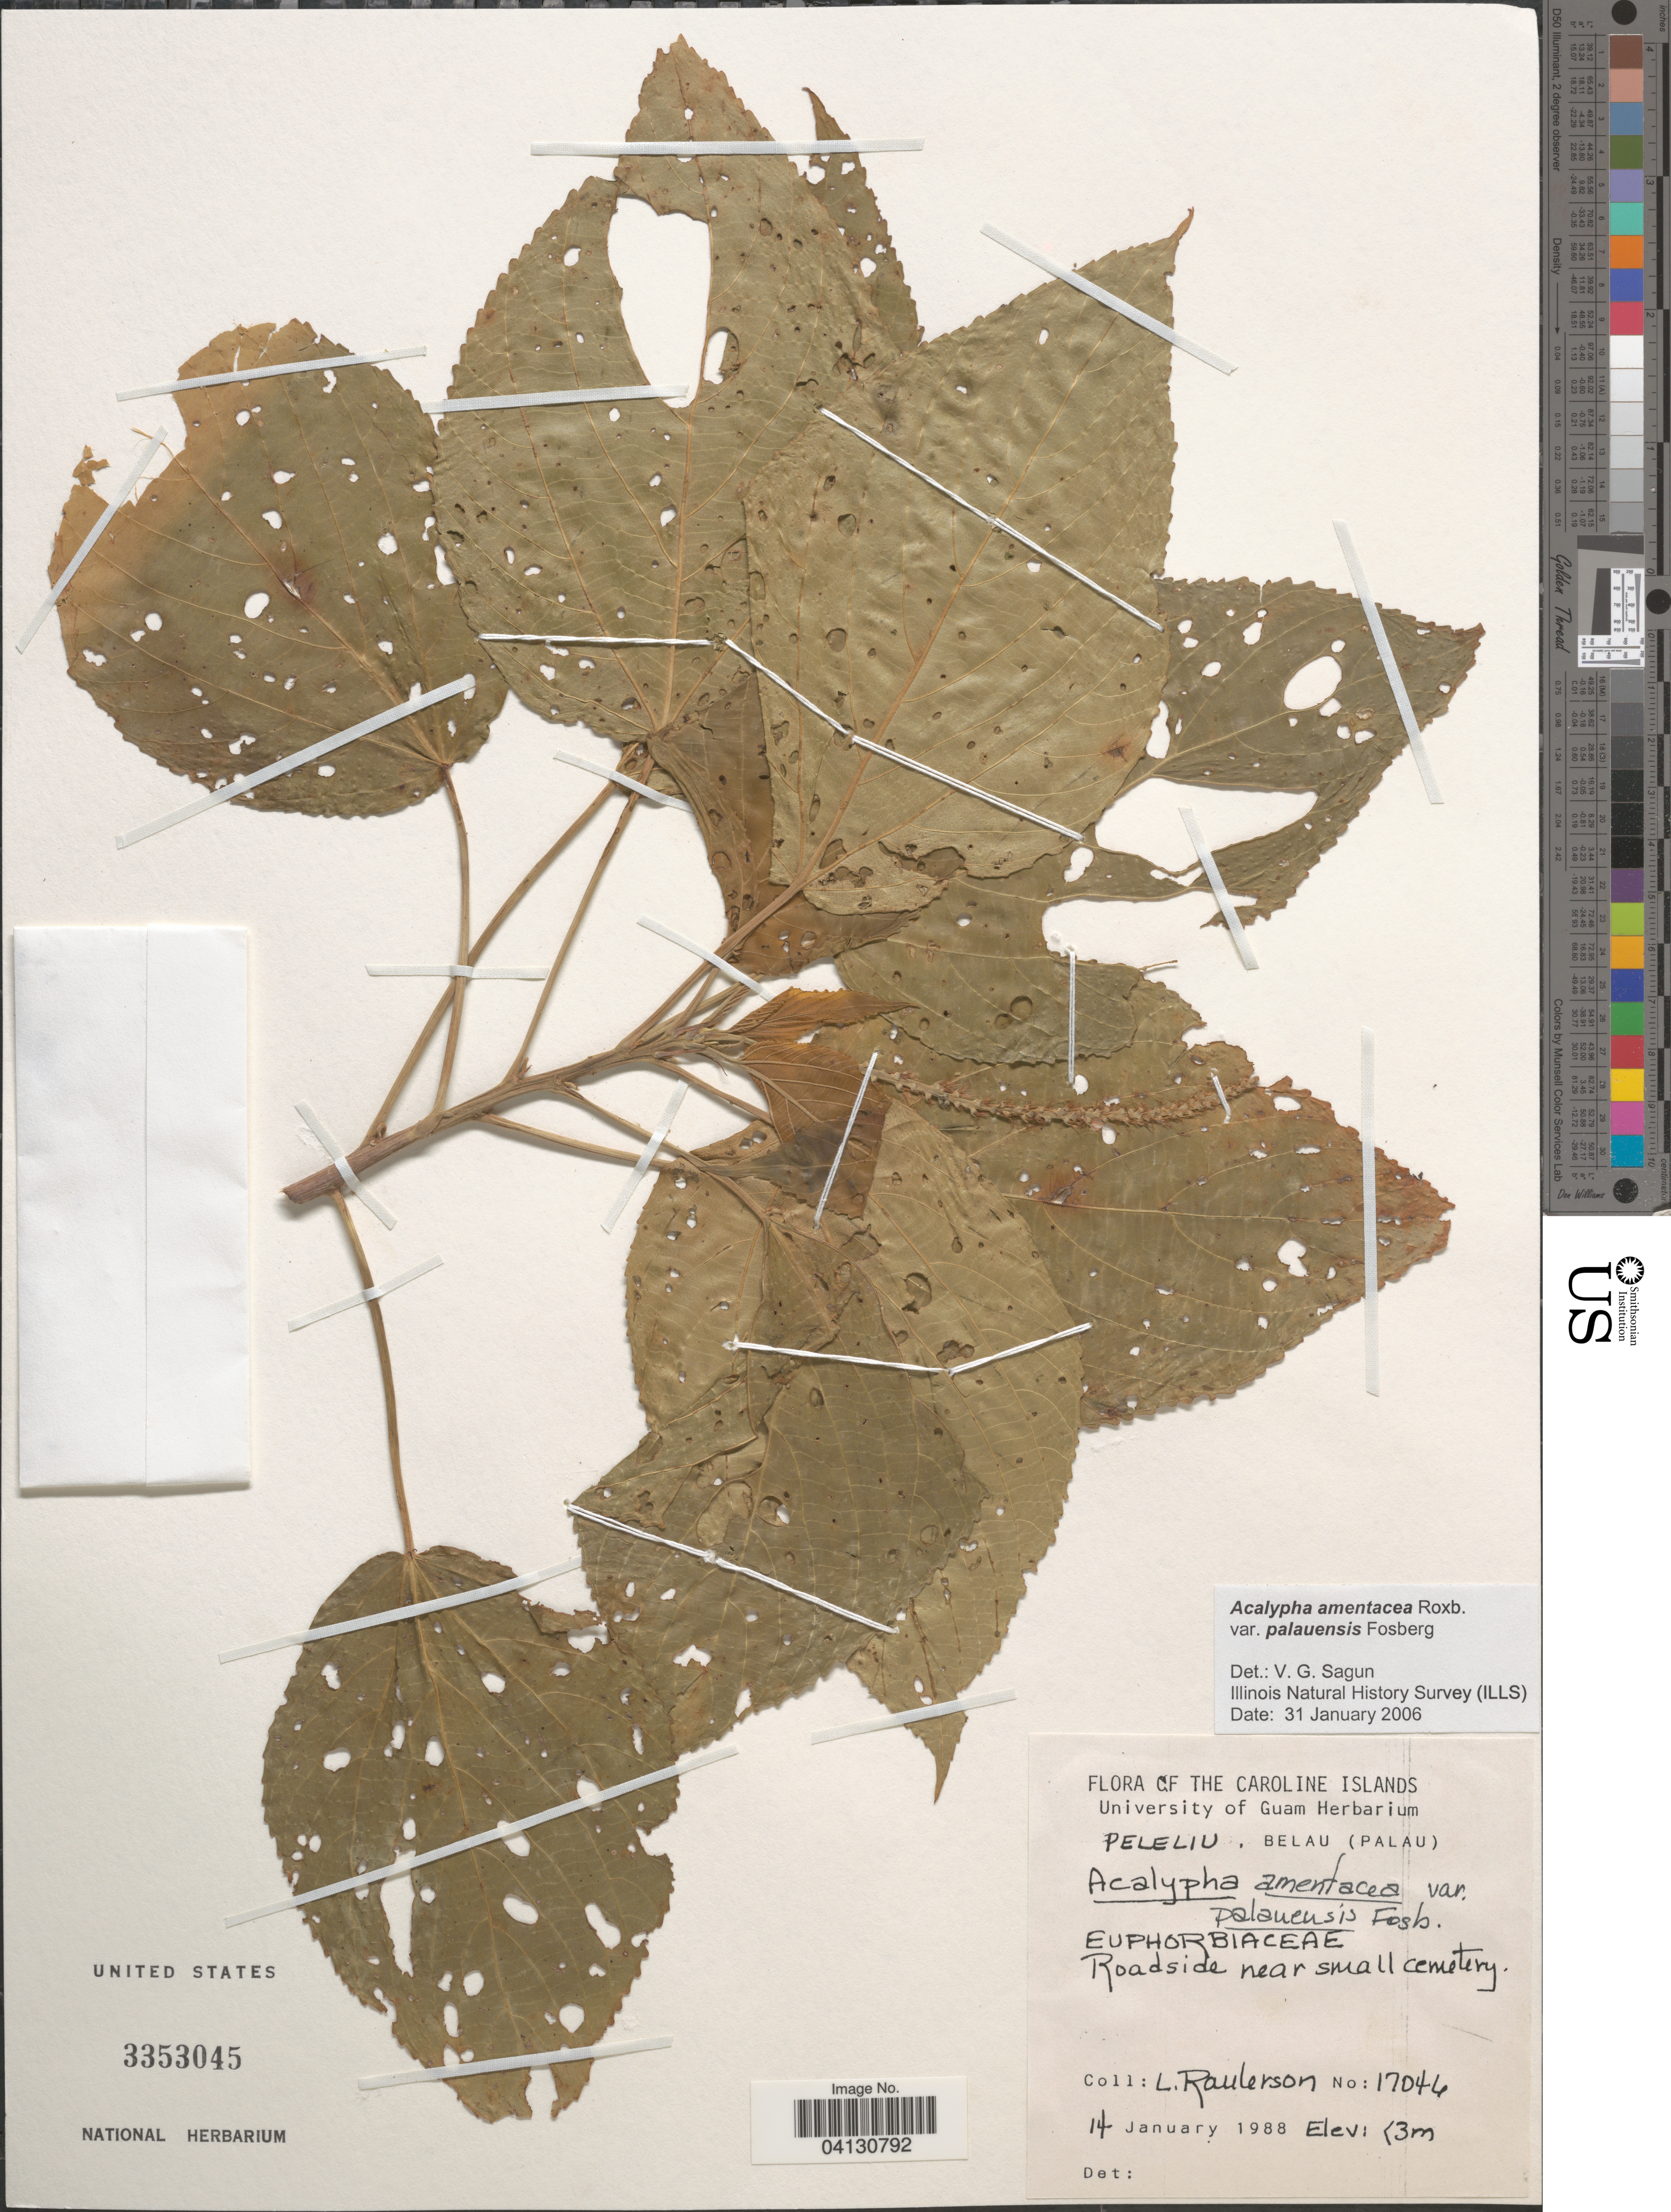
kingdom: Plantae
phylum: Tracheophyta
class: Magnoliopsida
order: Malpighiales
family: Euphorbiaceae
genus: Acalypha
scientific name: Acalypha amentacea var. palauensis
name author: Fosberg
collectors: L. Raulerson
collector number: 17046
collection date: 1988-01-14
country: Palau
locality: The Caroline Islands. Pepeliu, (Palau). Roadside near small cemetery.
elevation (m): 3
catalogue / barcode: US 3353045